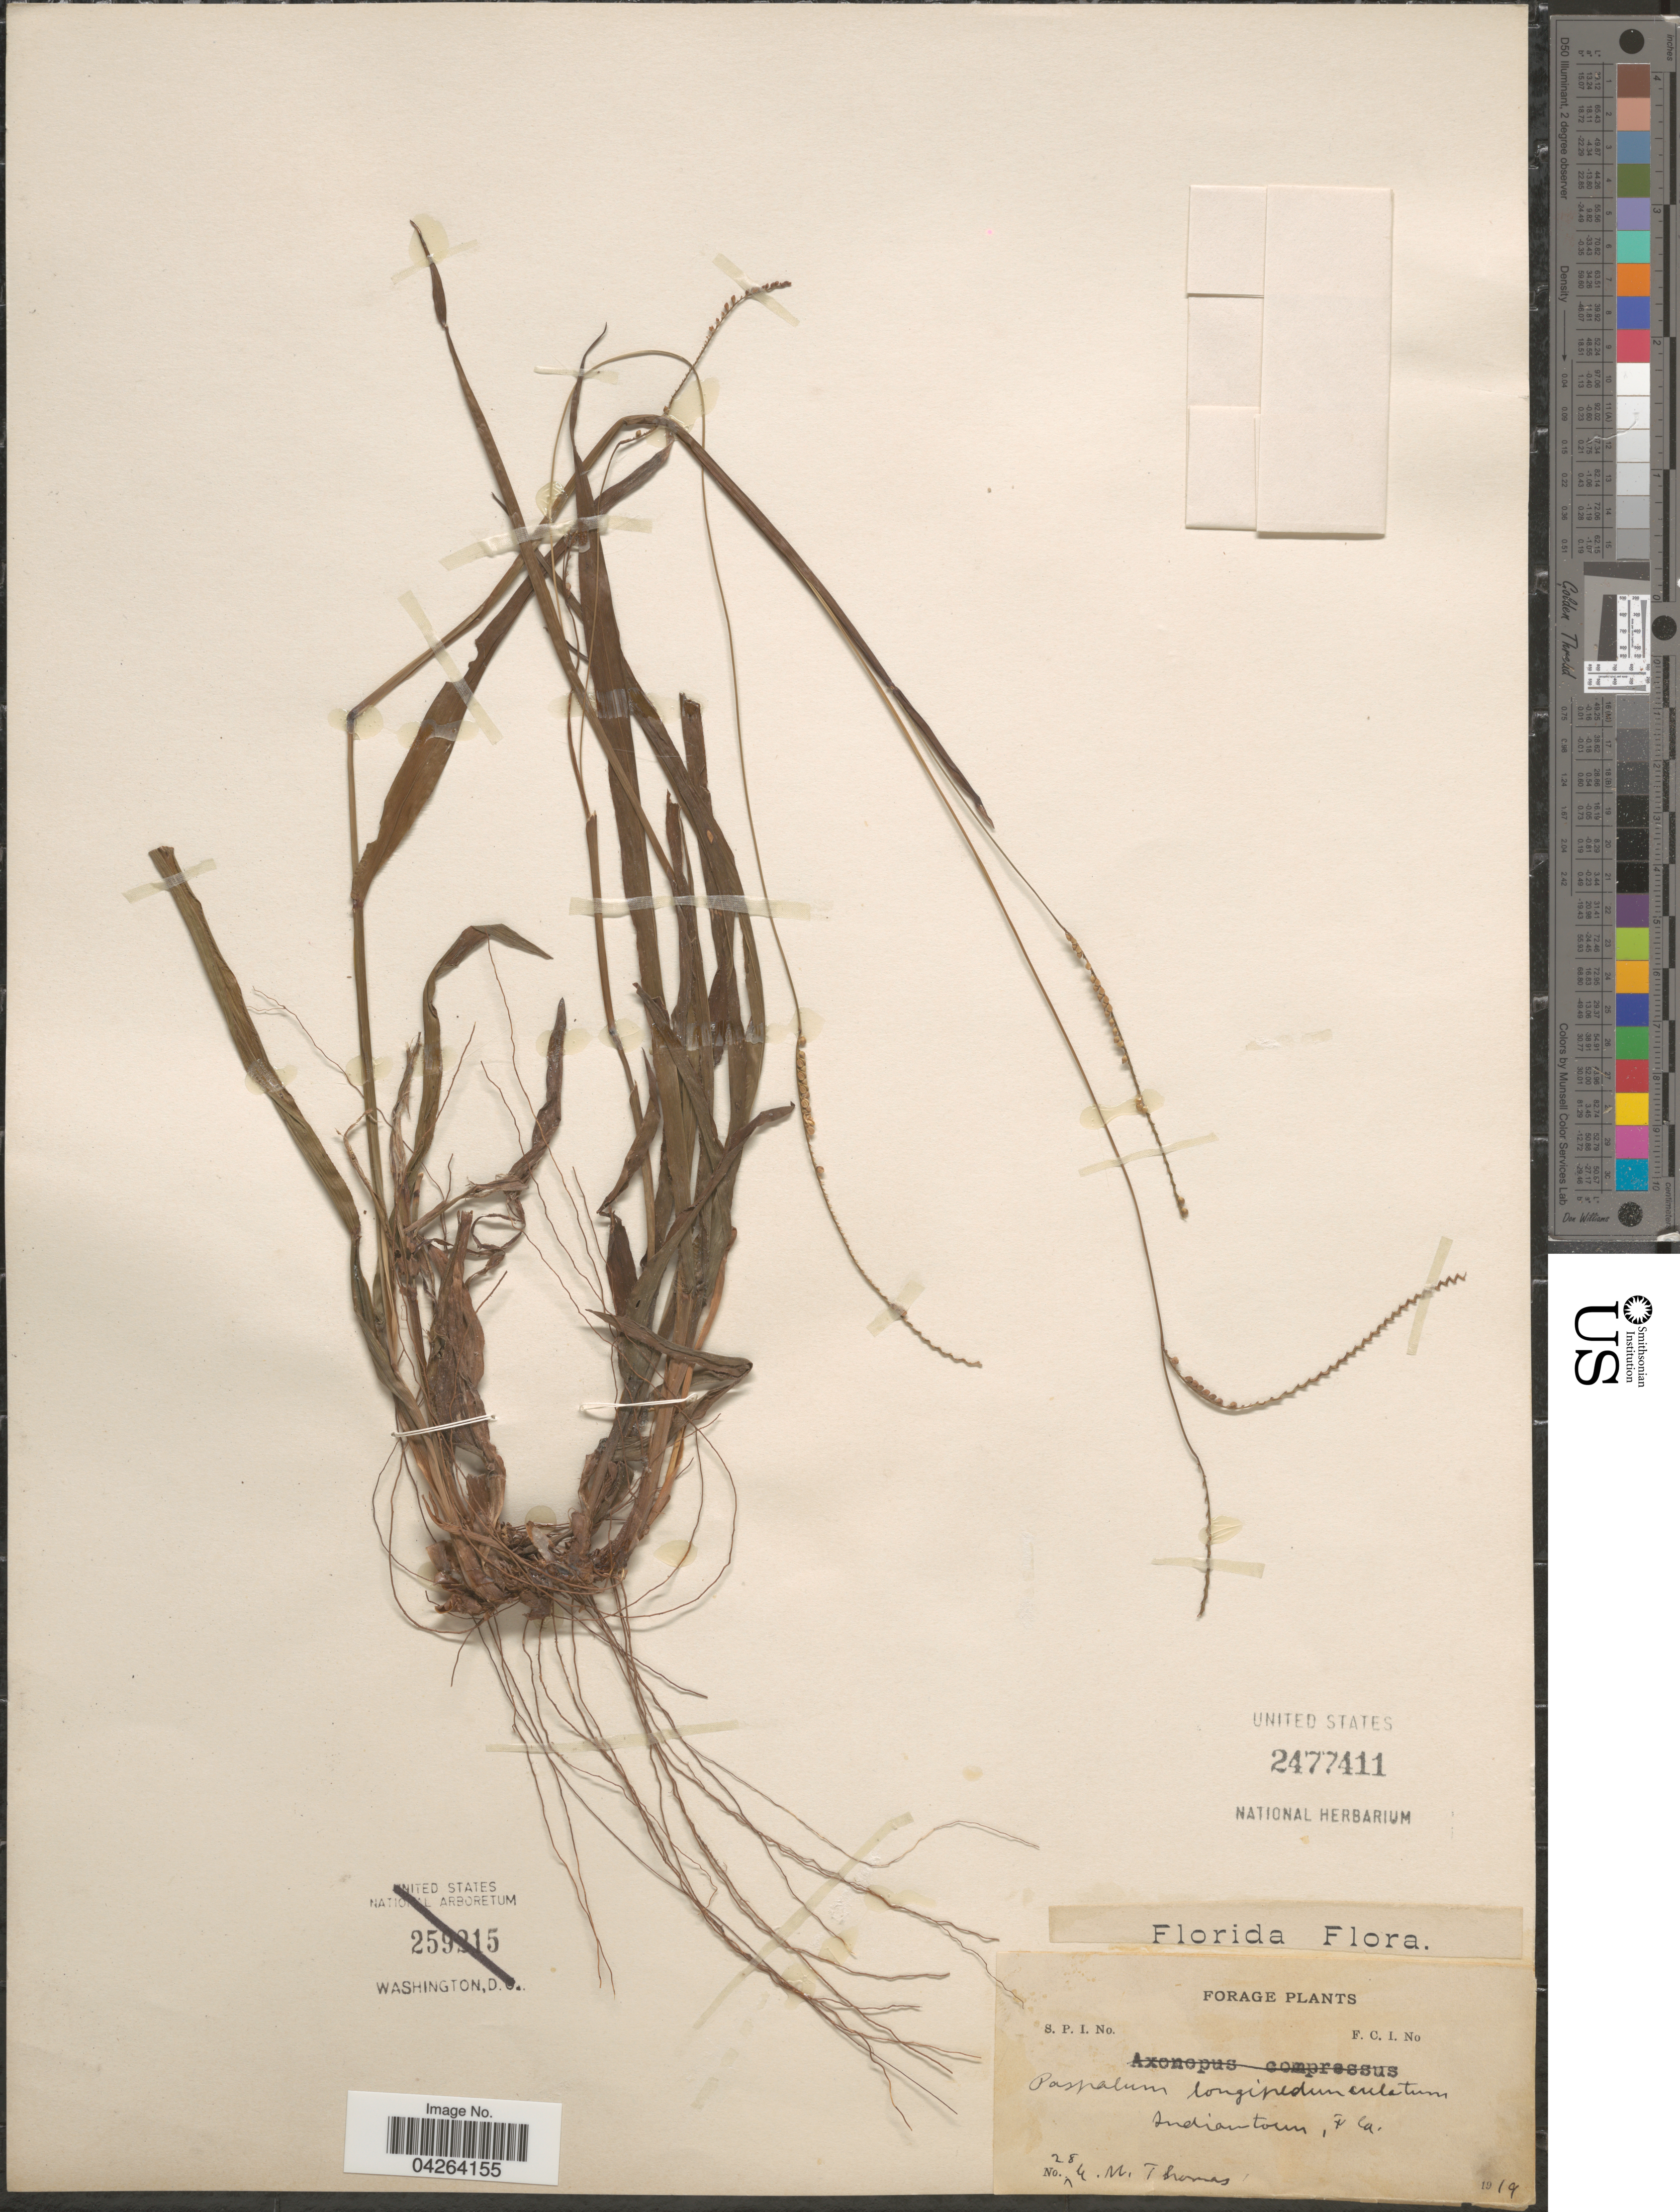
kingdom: Plantae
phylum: Tracheophyta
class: Liliopsida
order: Poales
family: Poaceae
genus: Paspalum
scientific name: Paspalum setaceum var. longipedunculatum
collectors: M. B. Thomas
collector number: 284*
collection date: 1919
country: United States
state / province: Florida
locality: Indiantown.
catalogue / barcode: US 2477411